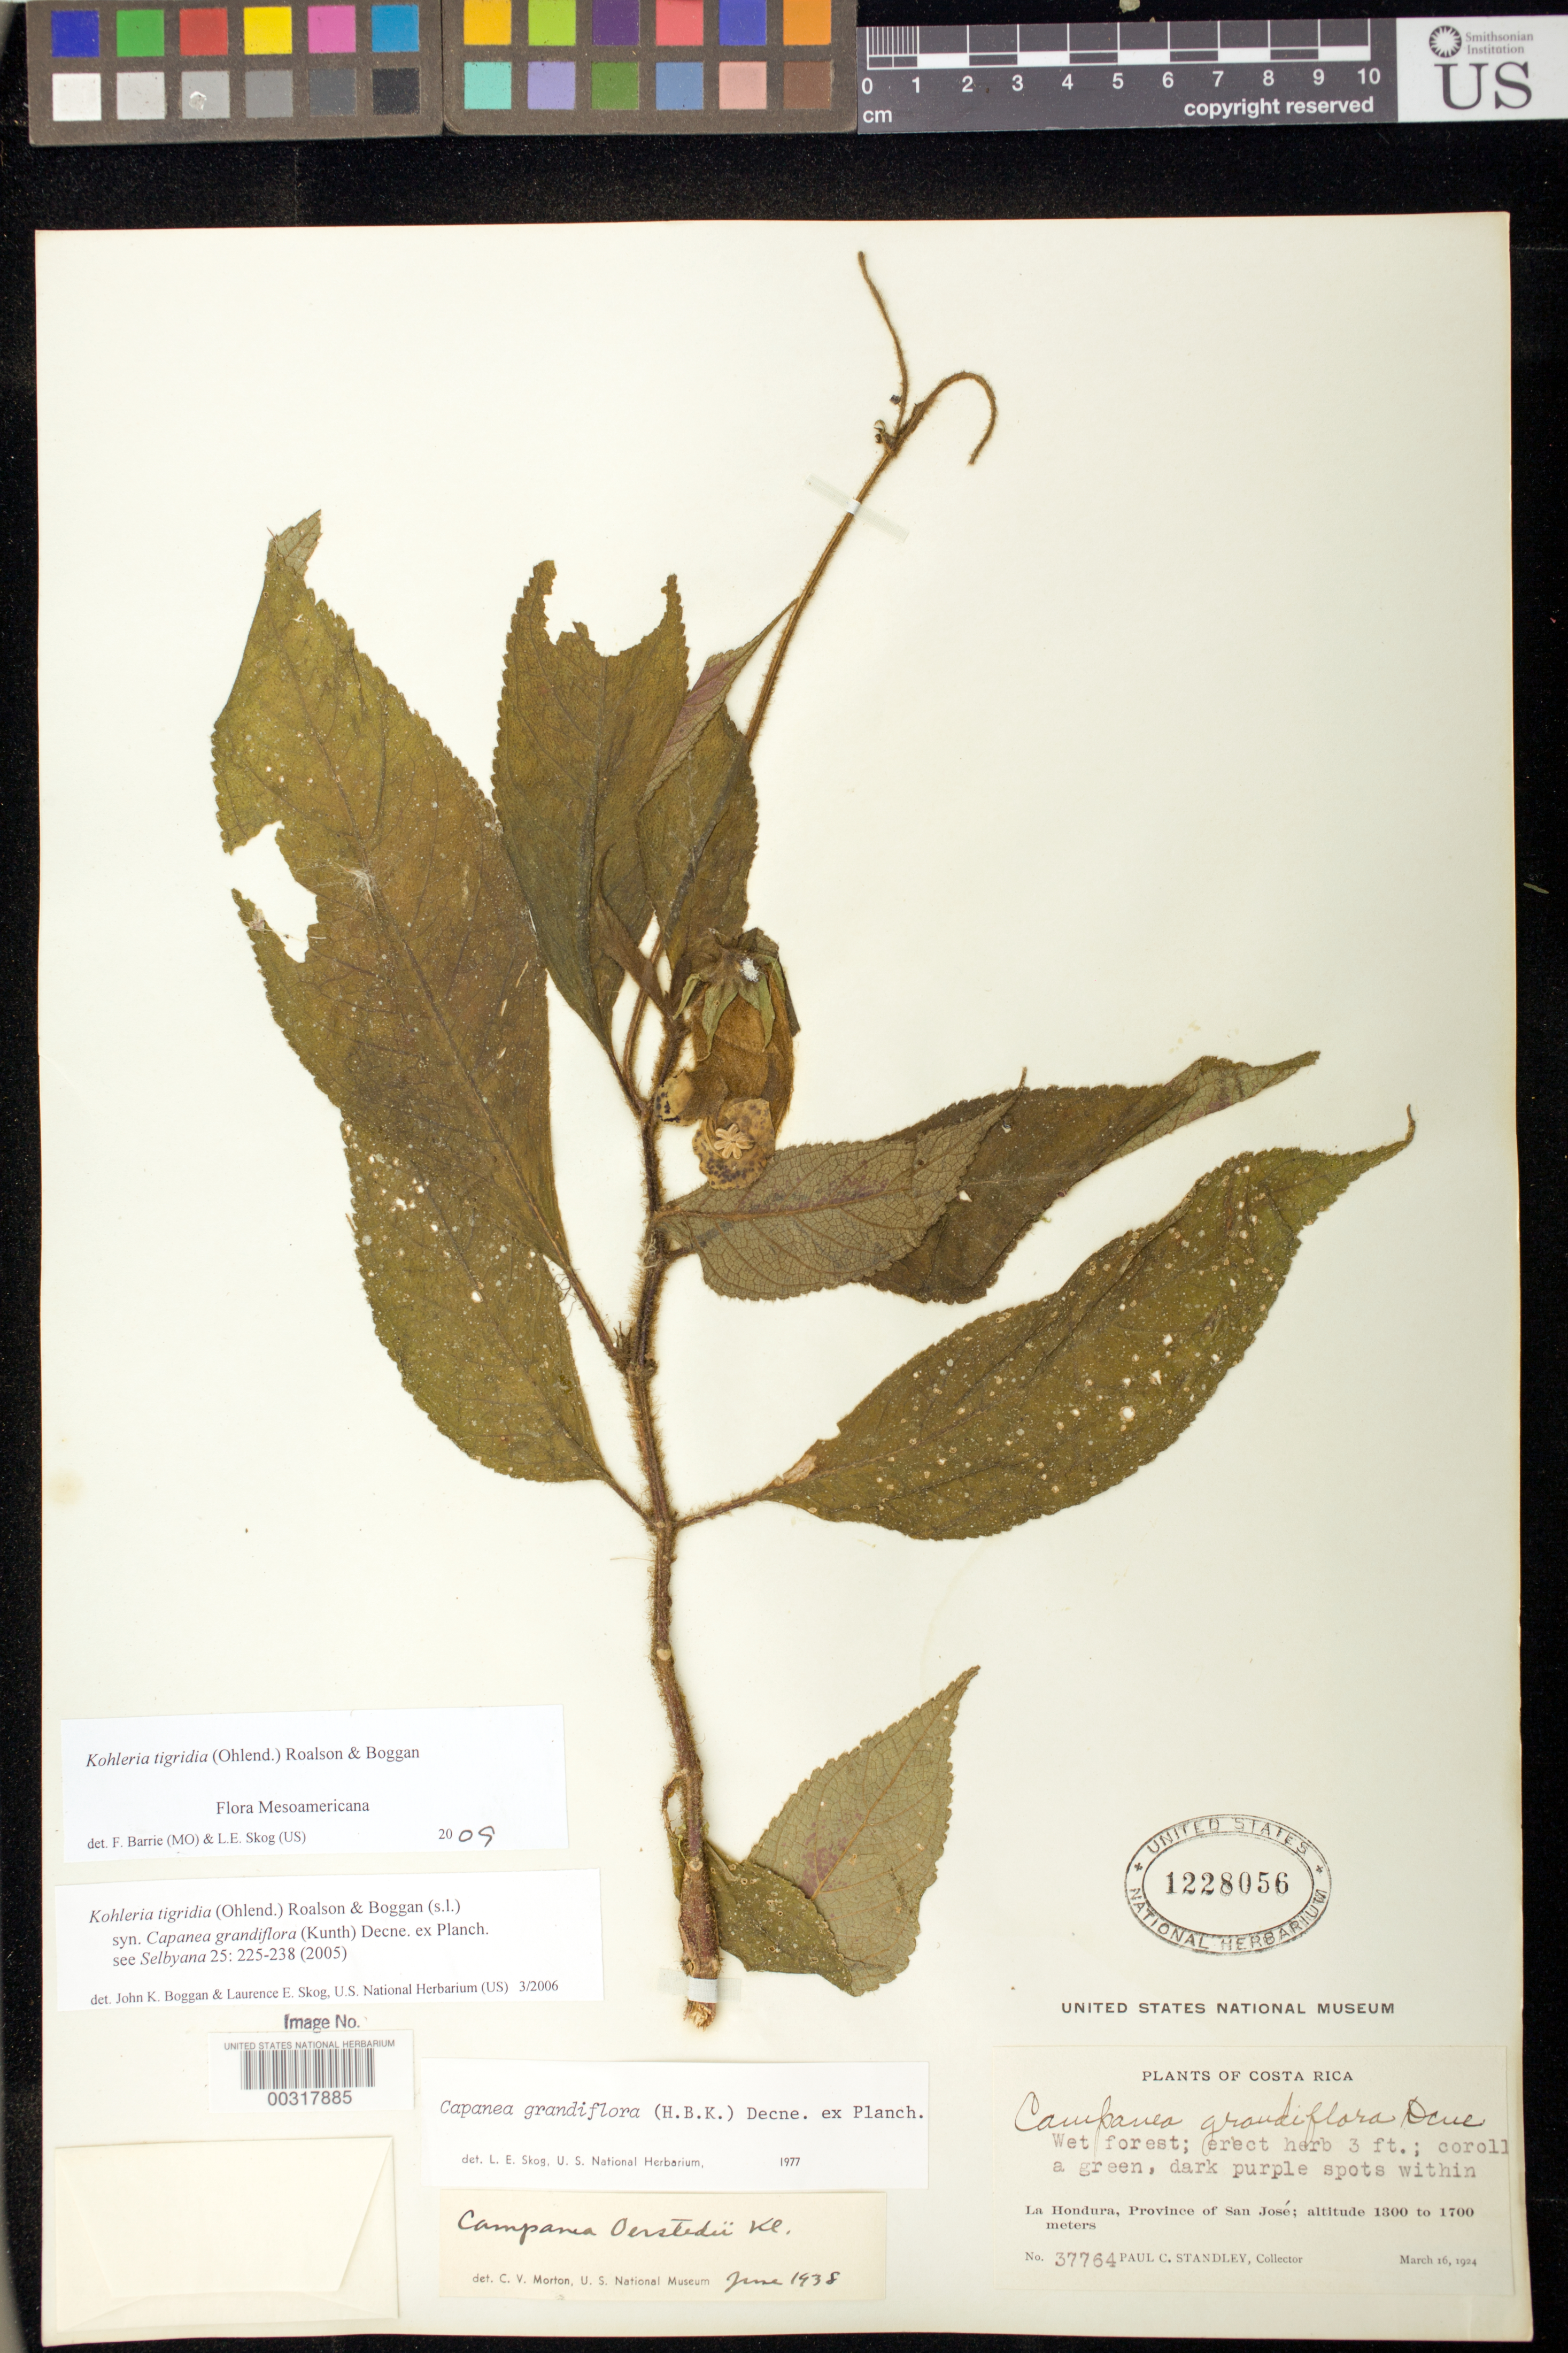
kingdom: Plantae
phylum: Tracheophyta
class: Magnoliopsida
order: Lamiales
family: Gesneriaceae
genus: Kohleria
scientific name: Kohleria tigridia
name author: (Ohlend.) Roalson & Boggan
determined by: Boggan, J. K.; Skog, L. E.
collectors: P. C. Standley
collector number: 37764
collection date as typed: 16 Mar 1924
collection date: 1924-03-16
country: Costa Rica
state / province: San José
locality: La Hondura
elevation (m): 1300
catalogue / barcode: US 1228056